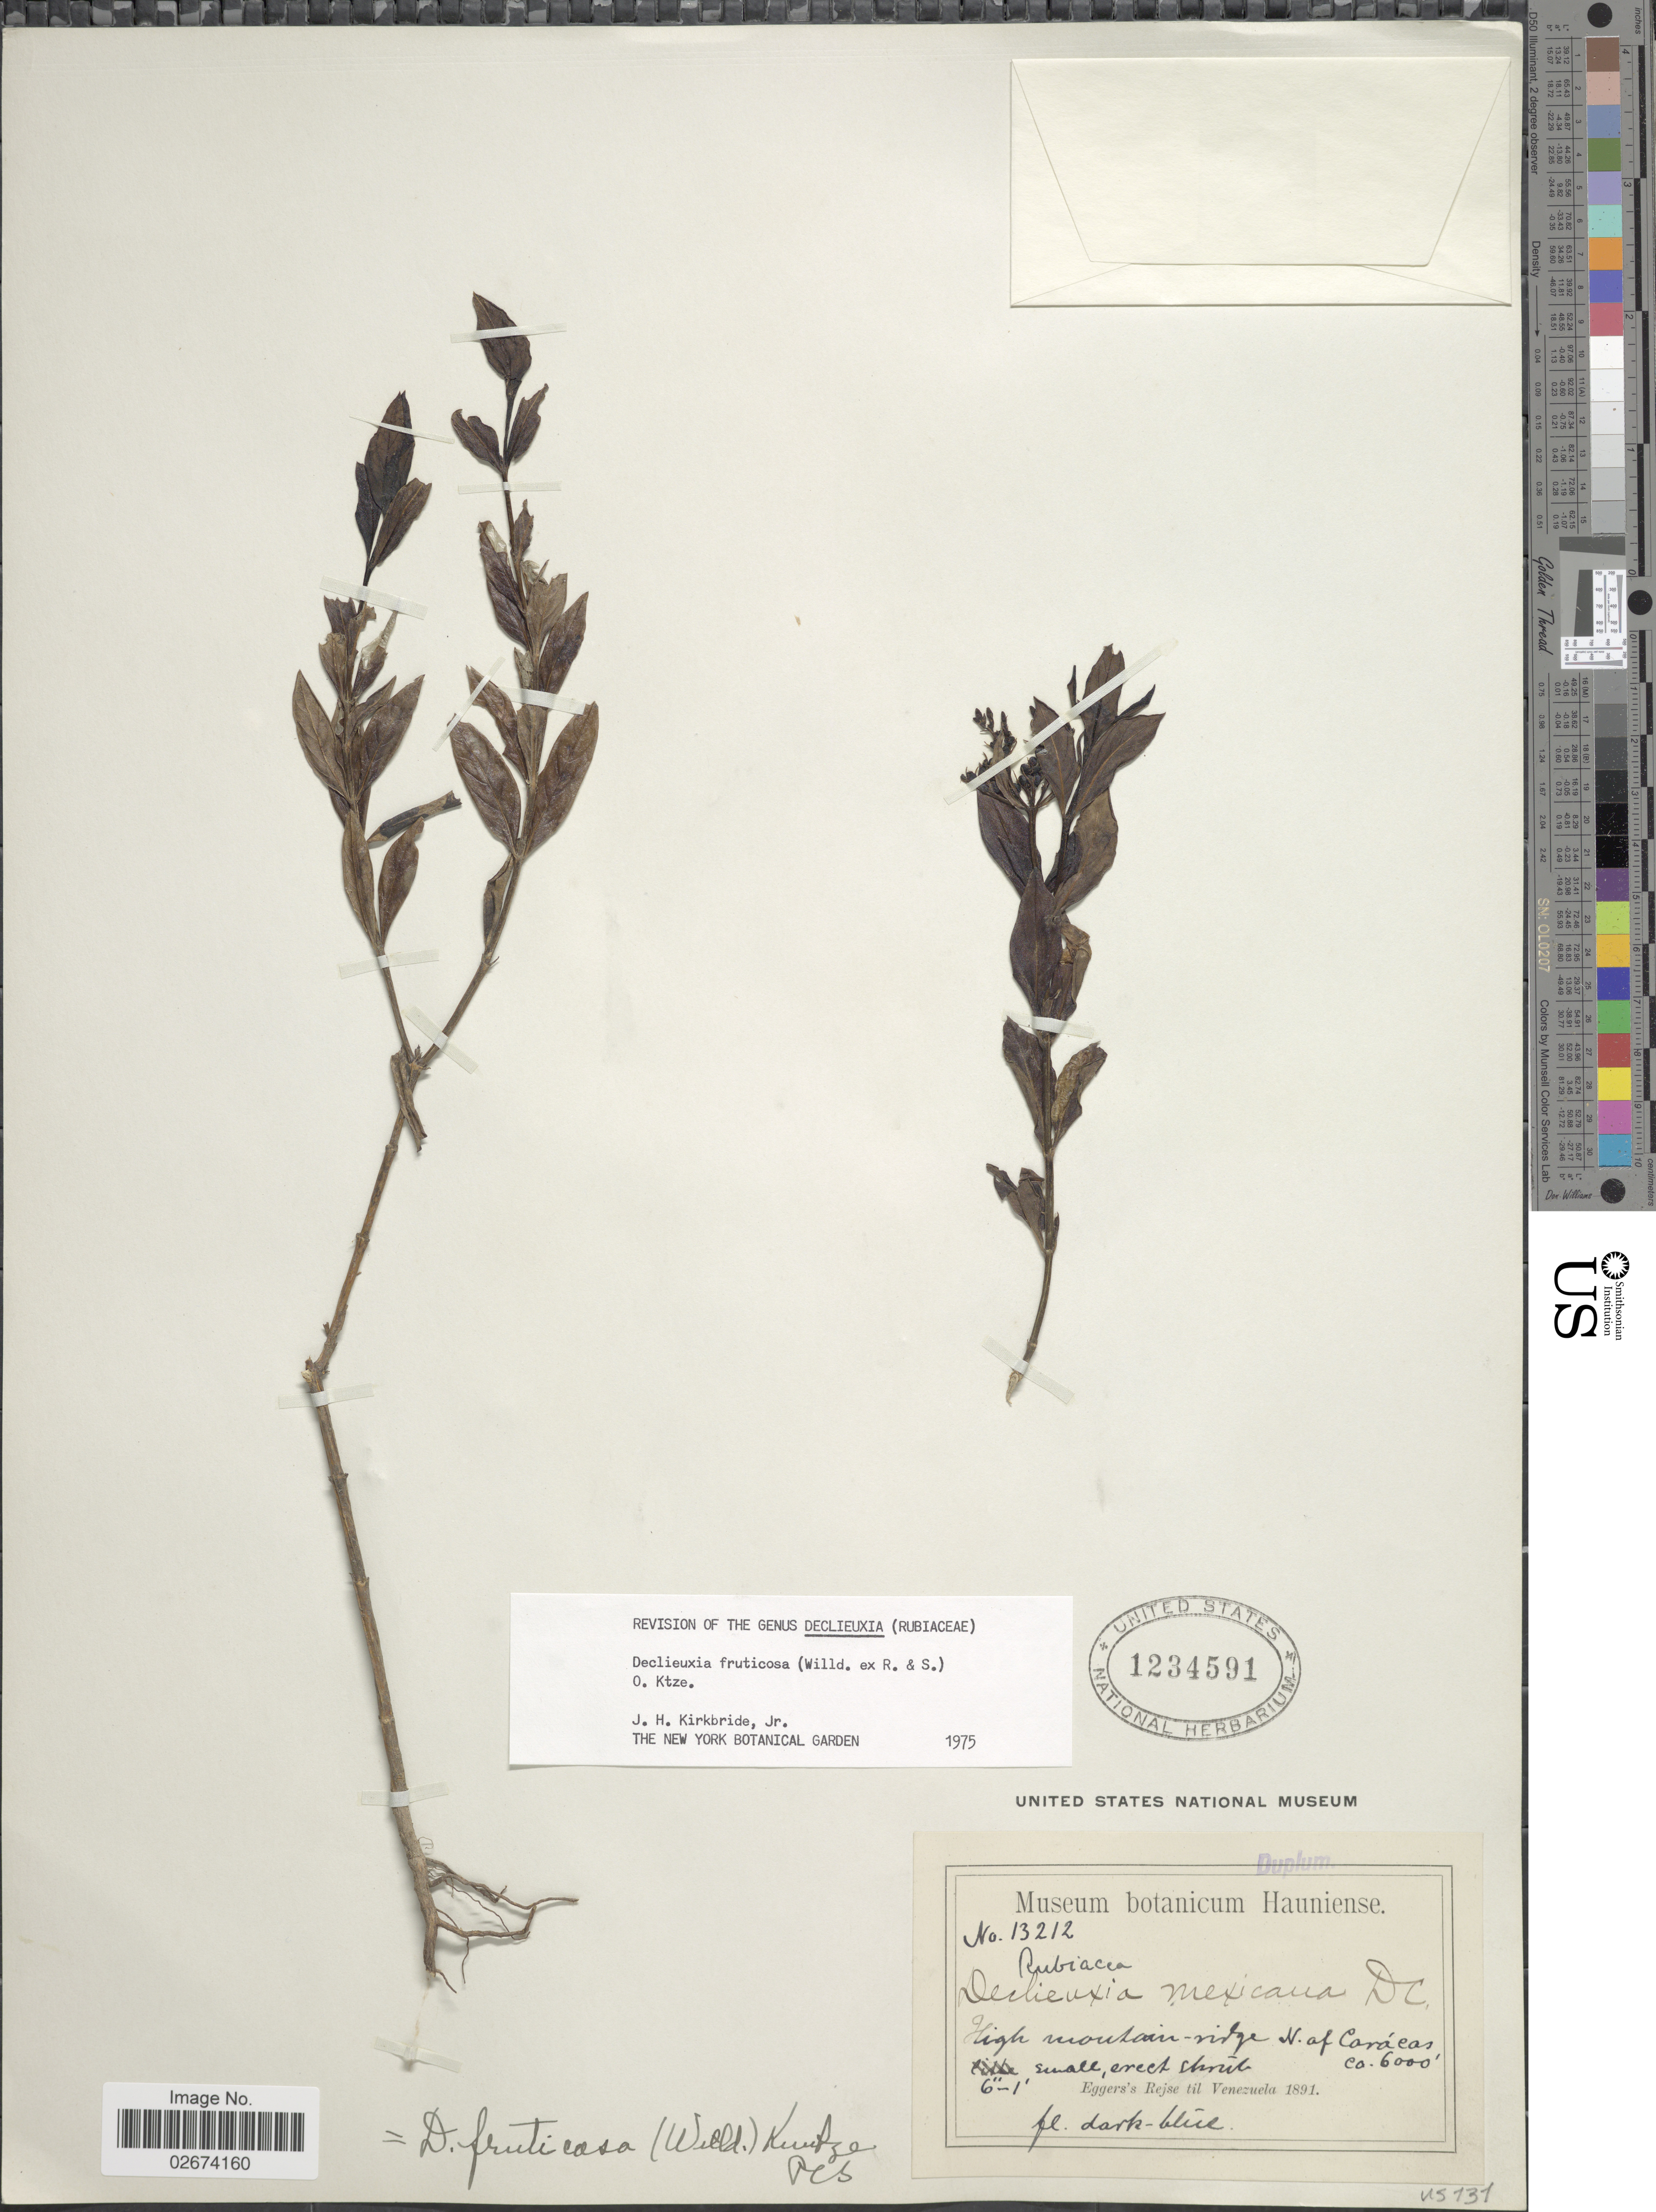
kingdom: Plantae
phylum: Tracheophyta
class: Magnoliopsida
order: Gentianales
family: Rubiaceae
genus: Declieuxia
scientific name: Declieuxia fruticosa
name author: (Willd. ex Roem. & Schult.) Kuntze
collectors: -. Eggers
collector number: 13212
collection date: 1891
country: Venezuela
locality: High mountain-ridge N of Carácas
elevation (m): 1829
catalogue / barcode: US 1234591